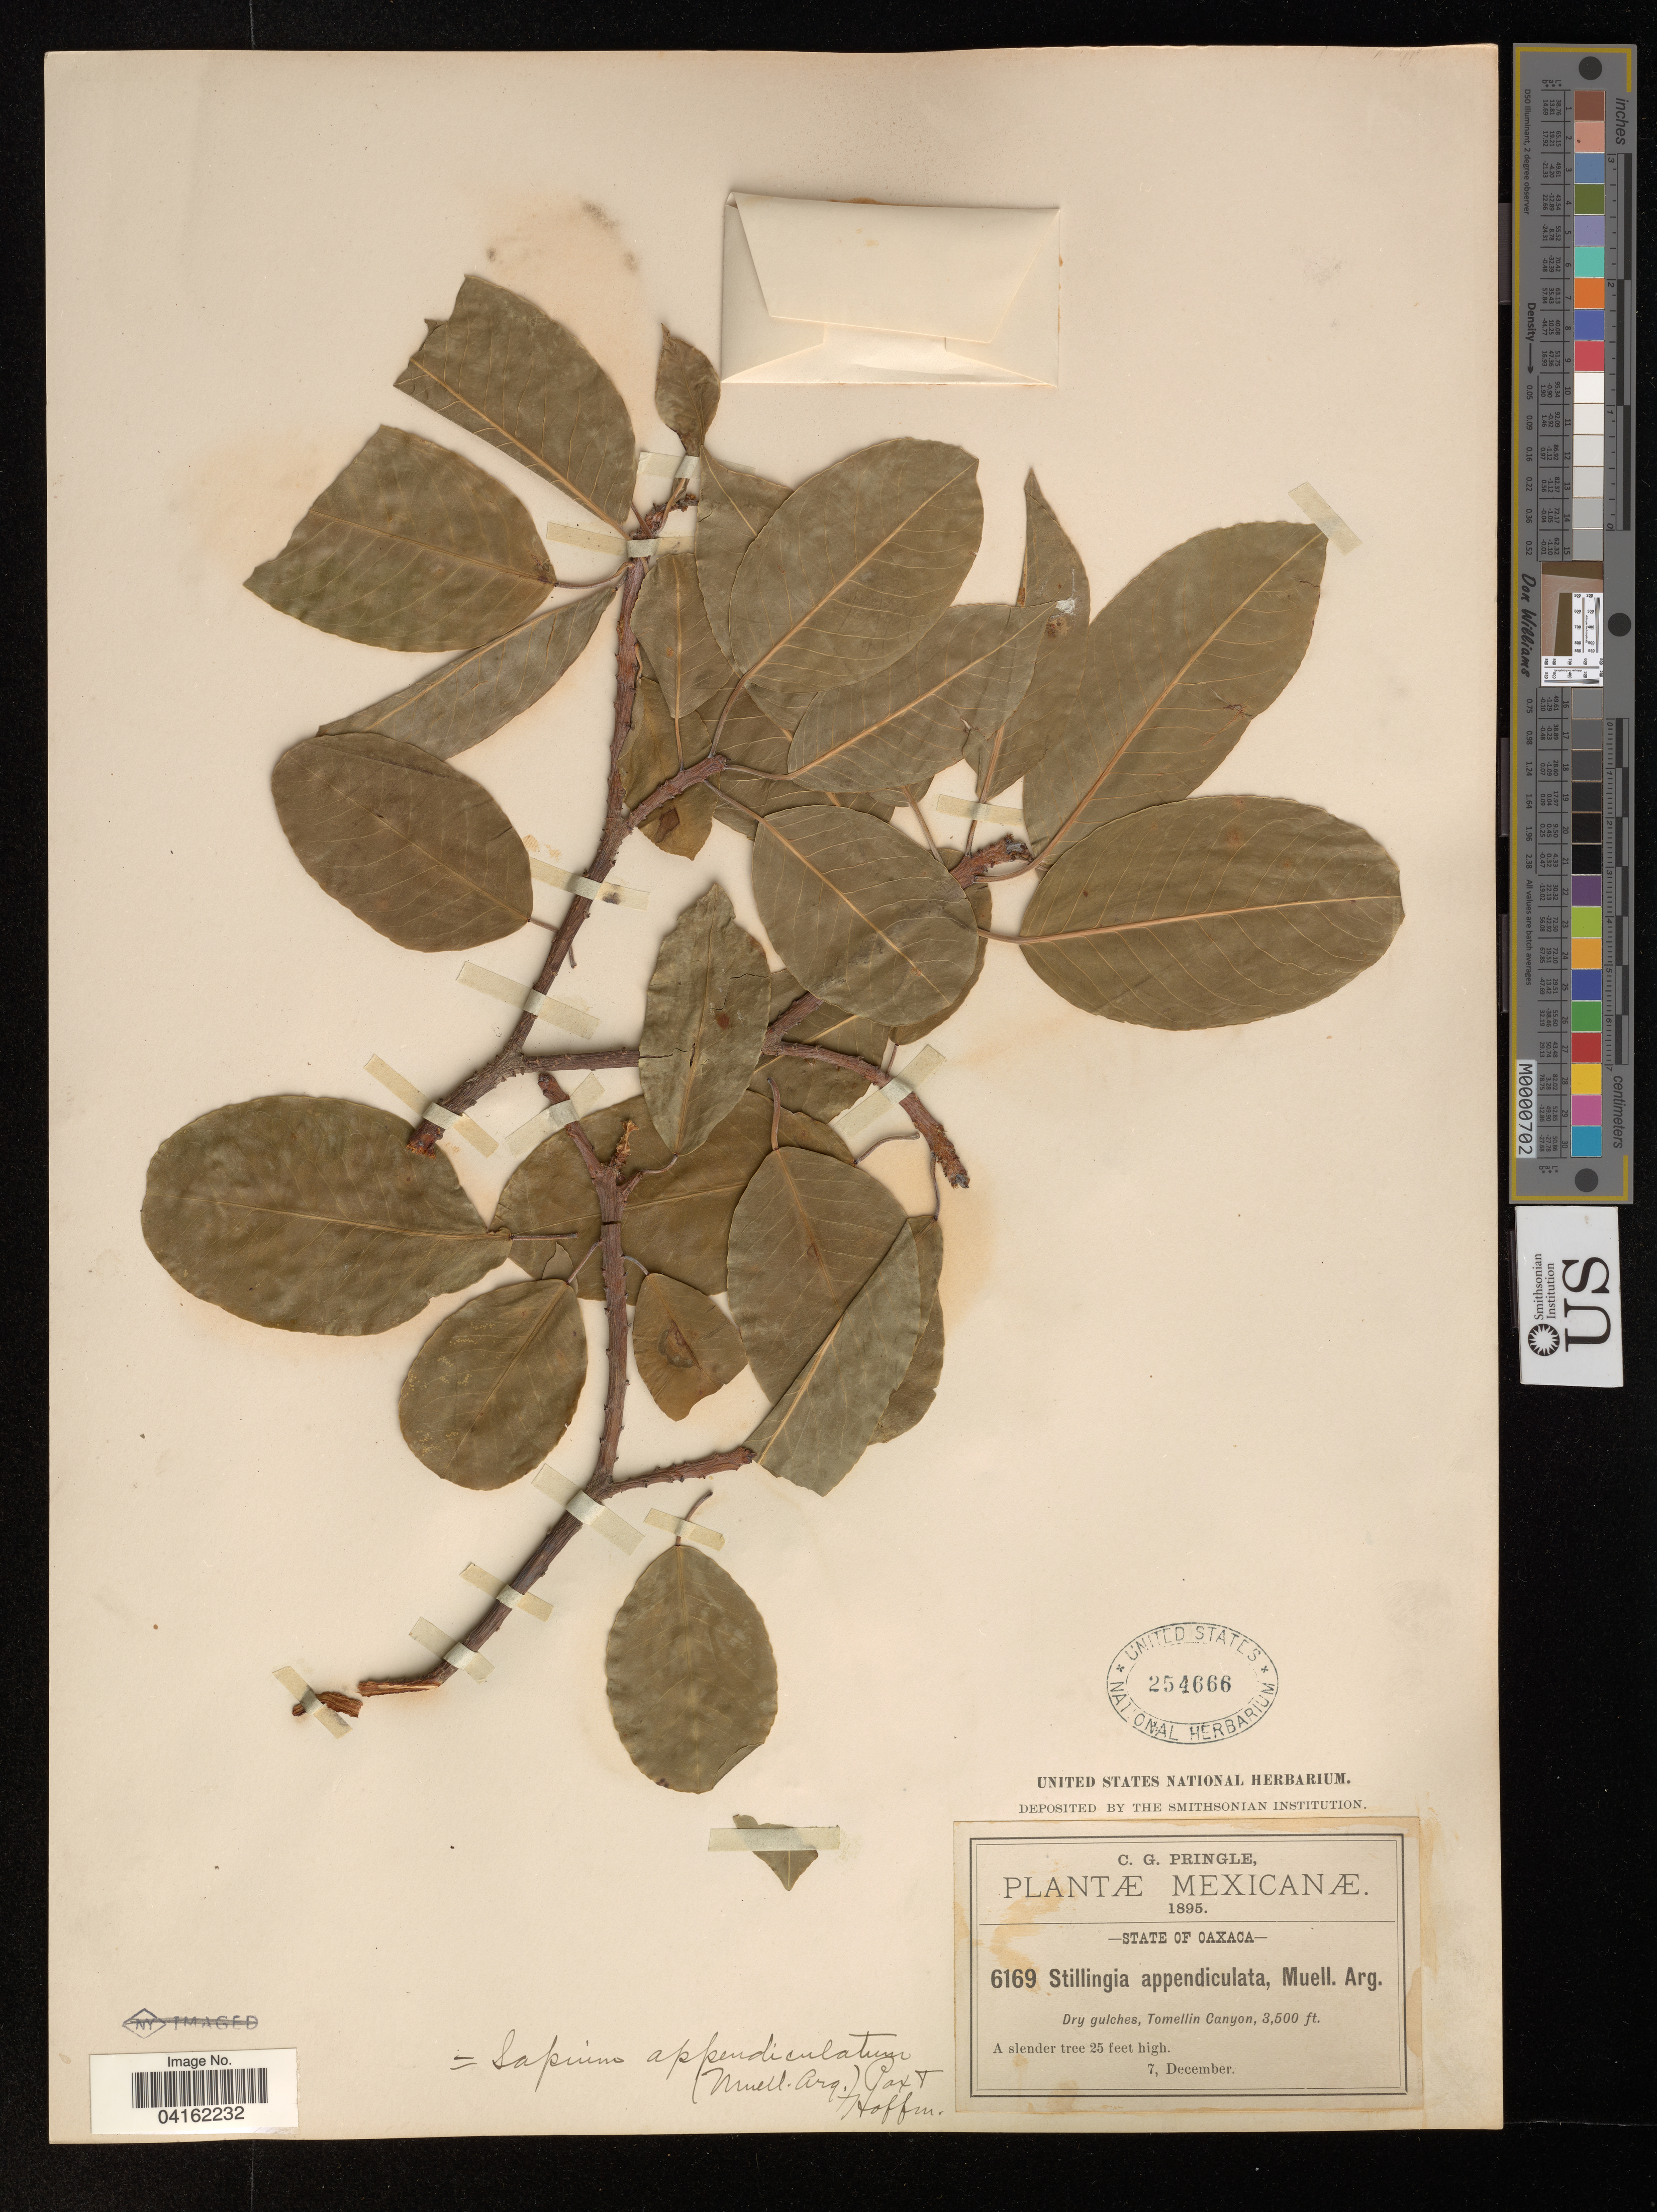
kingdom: Plantae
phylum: Tracheophyta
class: Magnoliopsida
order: Malpighiales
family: Euphorbiaceae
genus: Sapium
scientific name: Sapium appendiculatum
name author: Pax & K. Hoffm.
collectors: C. G. Pringle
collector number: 6169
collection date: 1895-12-07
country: Mexico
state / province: Oaxaca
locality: Tommelin Canyon.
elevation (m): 1067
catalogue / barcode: US 254666